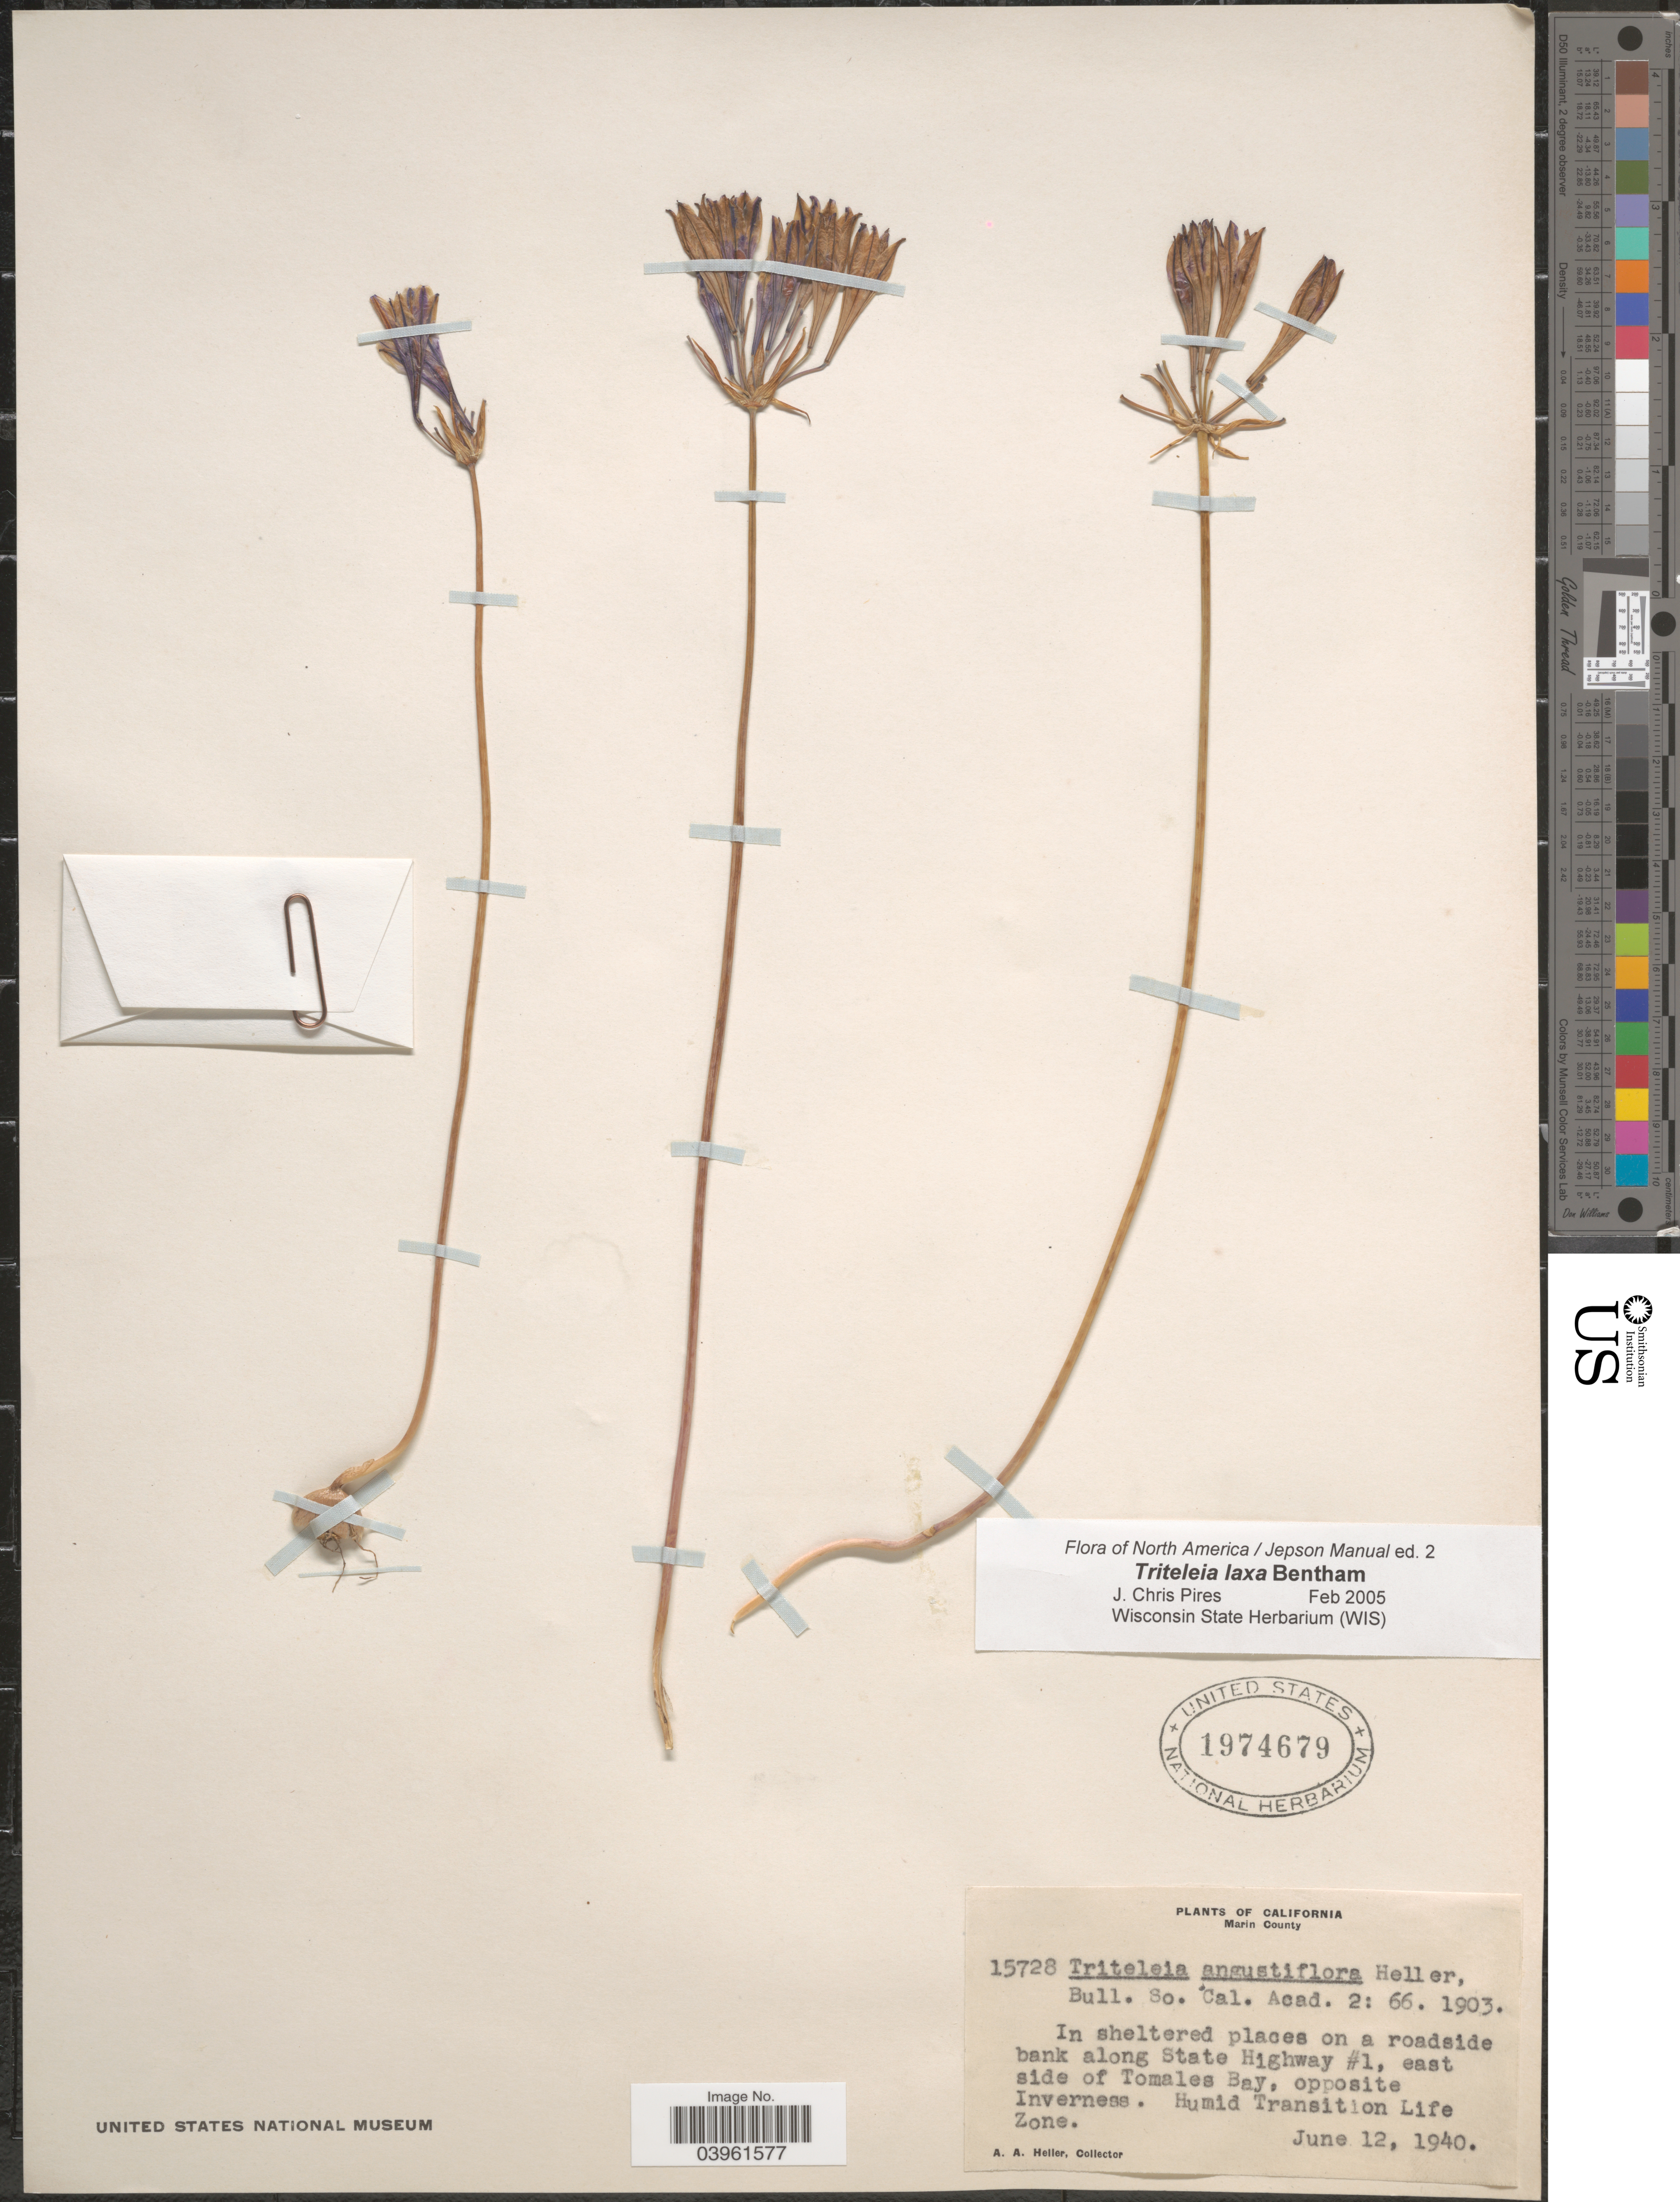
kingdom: Plantae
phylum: Tracheophyta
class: Liliopsida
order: Asparagales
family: Asparagaceae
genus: Triteleia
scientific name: Triteleia laxa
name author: Benth.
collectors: A. A. Heller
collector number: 15728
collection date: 1940-06-12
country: United States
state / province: California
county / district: Marin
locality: Marin County. In sheltered places on a roadside bank along State Highway #1, east side of Tomales Bay, opposite Inverness. Humid Transition Life Zone.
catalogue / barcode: US 1974679